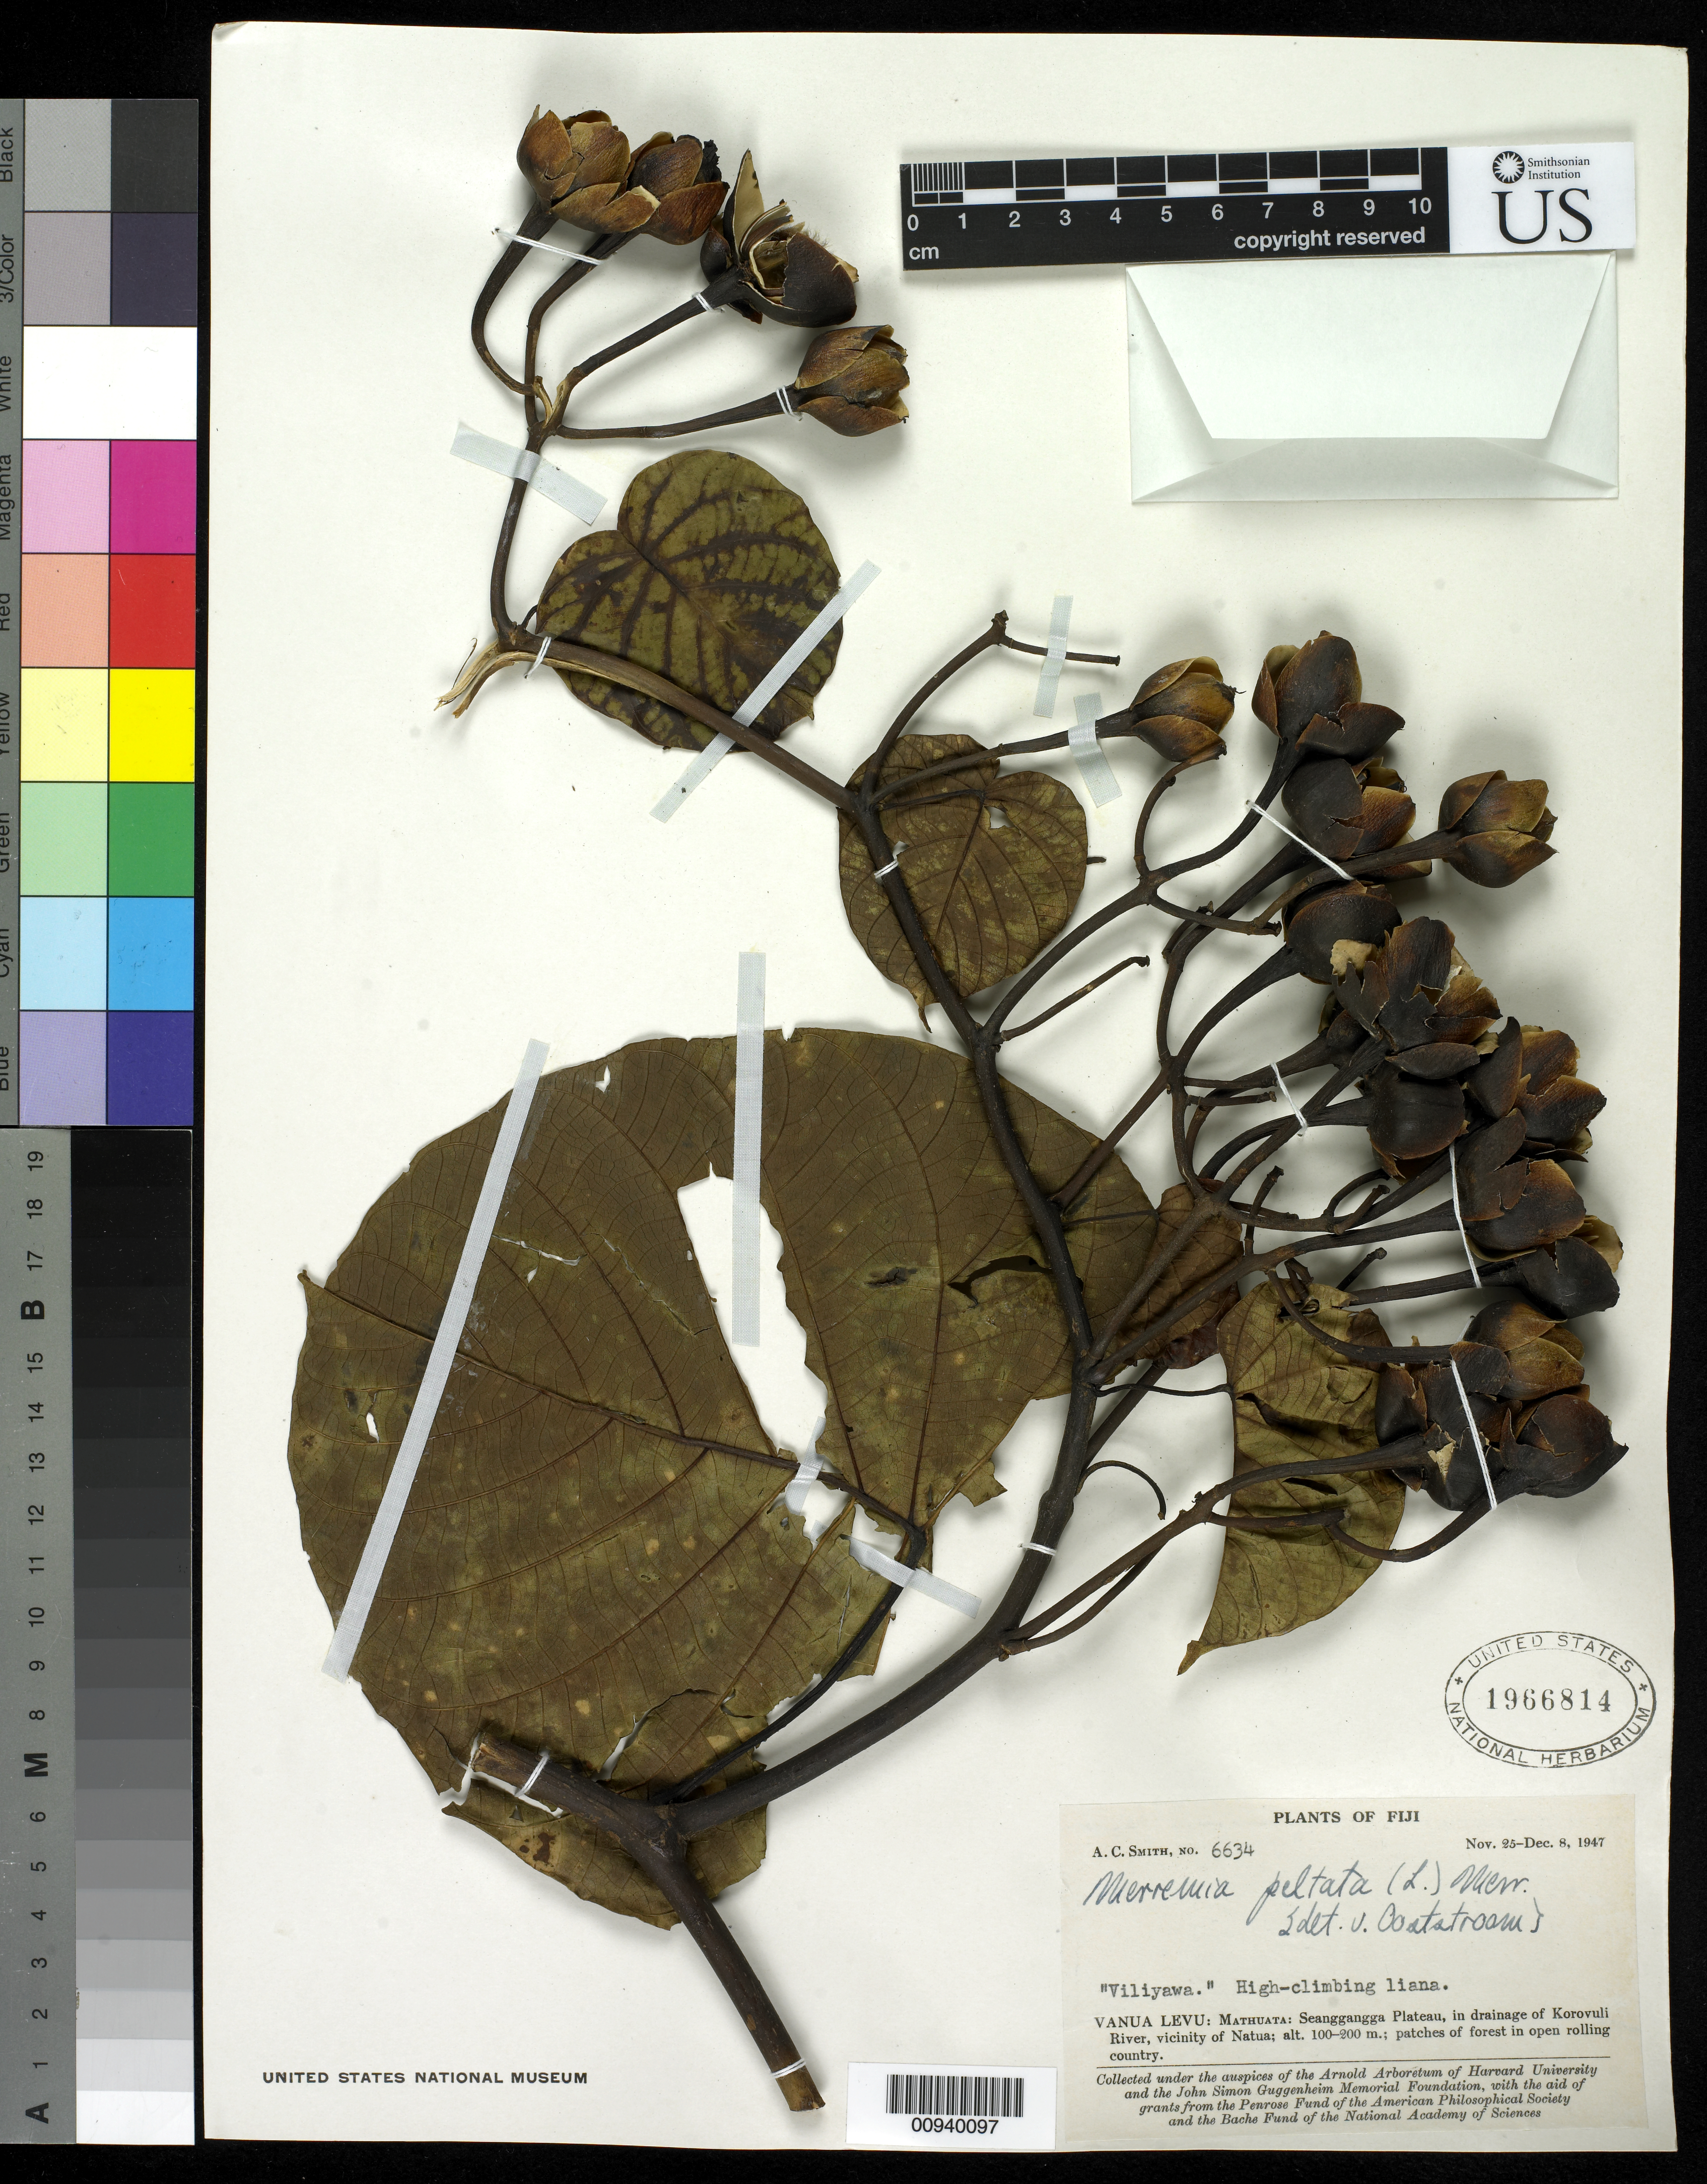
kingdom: Plantae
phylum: Tracheophyta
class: Magnoliopsida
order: Solanales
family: Convolvulaceae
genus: Decalobanthus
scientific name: Decalobanthus peltatus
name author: (L.) A. R. Simões & Staples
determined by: Wagner, W. L., (BOT), Smithsonian Institution - National Museum of Natural History (UNITED STATES)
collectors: C. A. Smith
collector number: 6634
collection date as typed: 25 Nov 1947 to 08 Dec 1947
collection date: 1947-11-25/1947-12-08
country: Fiji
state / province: Northern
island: Macuata-i-wai [Mathuata-i-wai]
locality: Mathuata: Seanggangga Plateau in drainage of Korovuli R, vicinity of Natua.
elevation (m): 100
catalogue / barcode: US 1966814